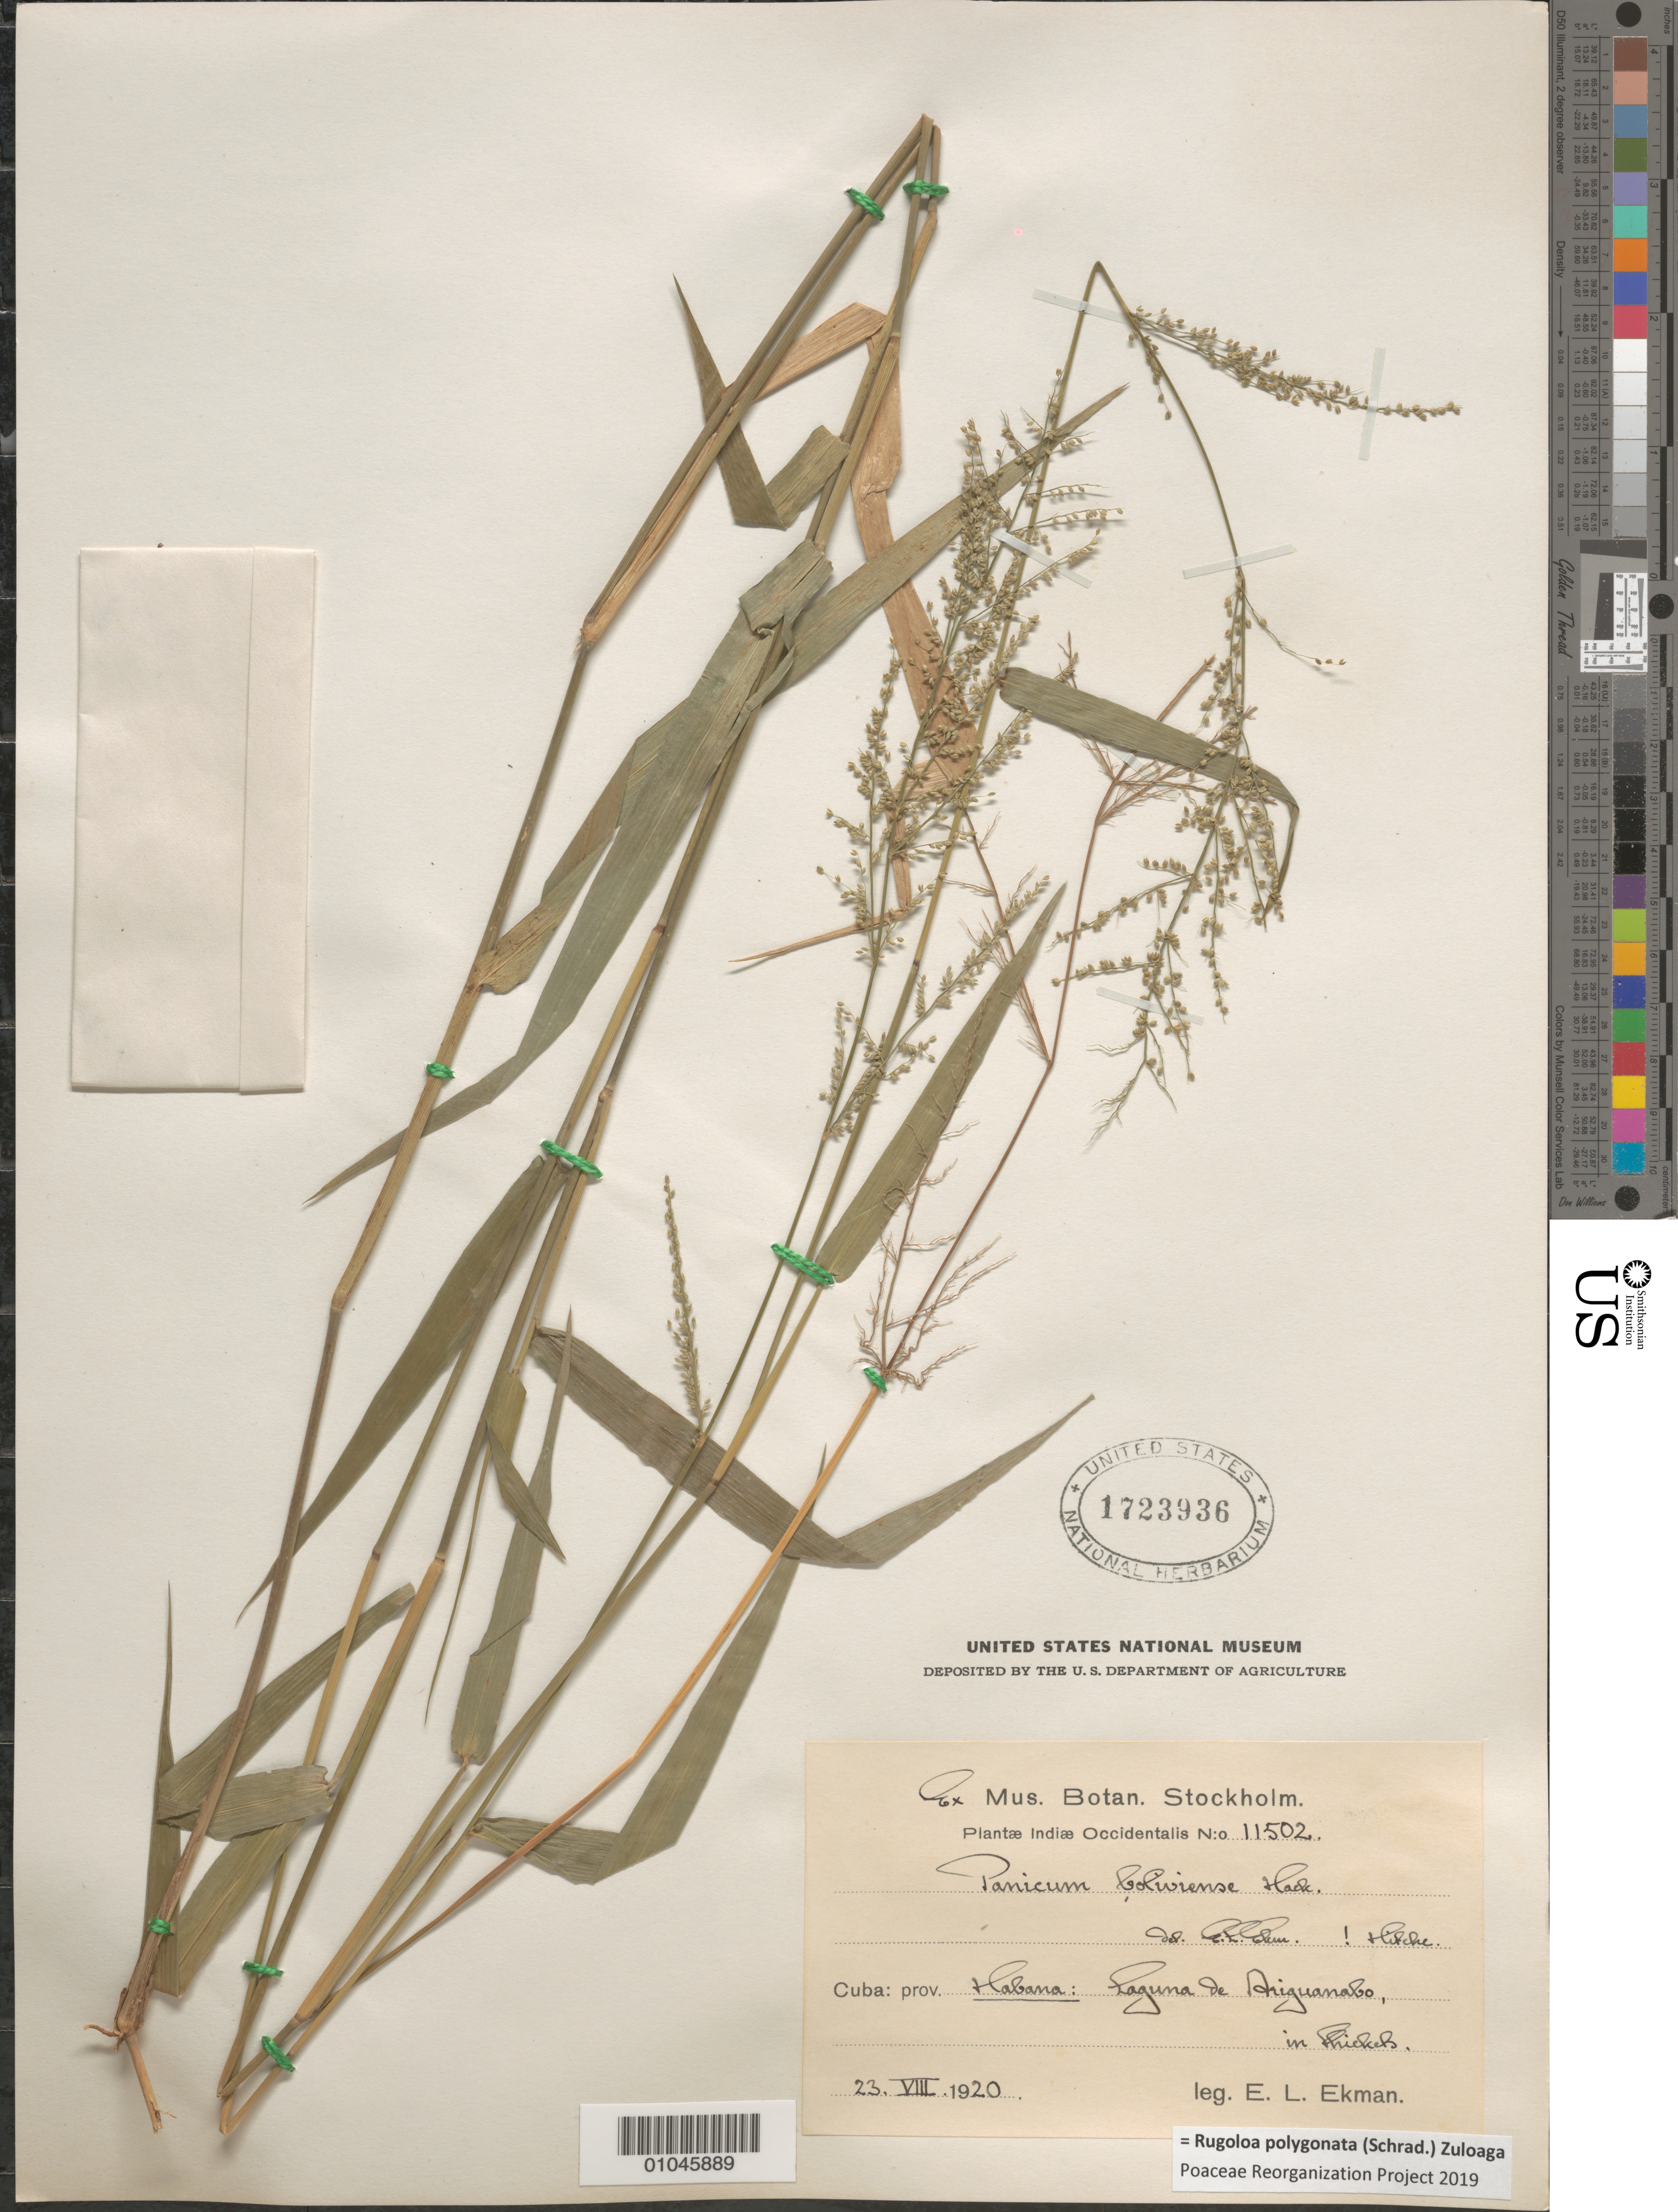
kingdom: Plantae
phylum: Tracheophyta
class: Liliopsida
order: Poales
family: Poaceae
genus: Panicum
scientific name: Panicum boliviense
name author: Hack.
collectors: E. L. Ekman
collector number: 11502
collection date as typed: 23 Aug 1920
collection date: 1920-08-23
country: Cuba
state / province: La Habana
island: Cuba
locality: Habana: Laguna de Aniguanabo in thickets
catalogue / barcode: US 1723936